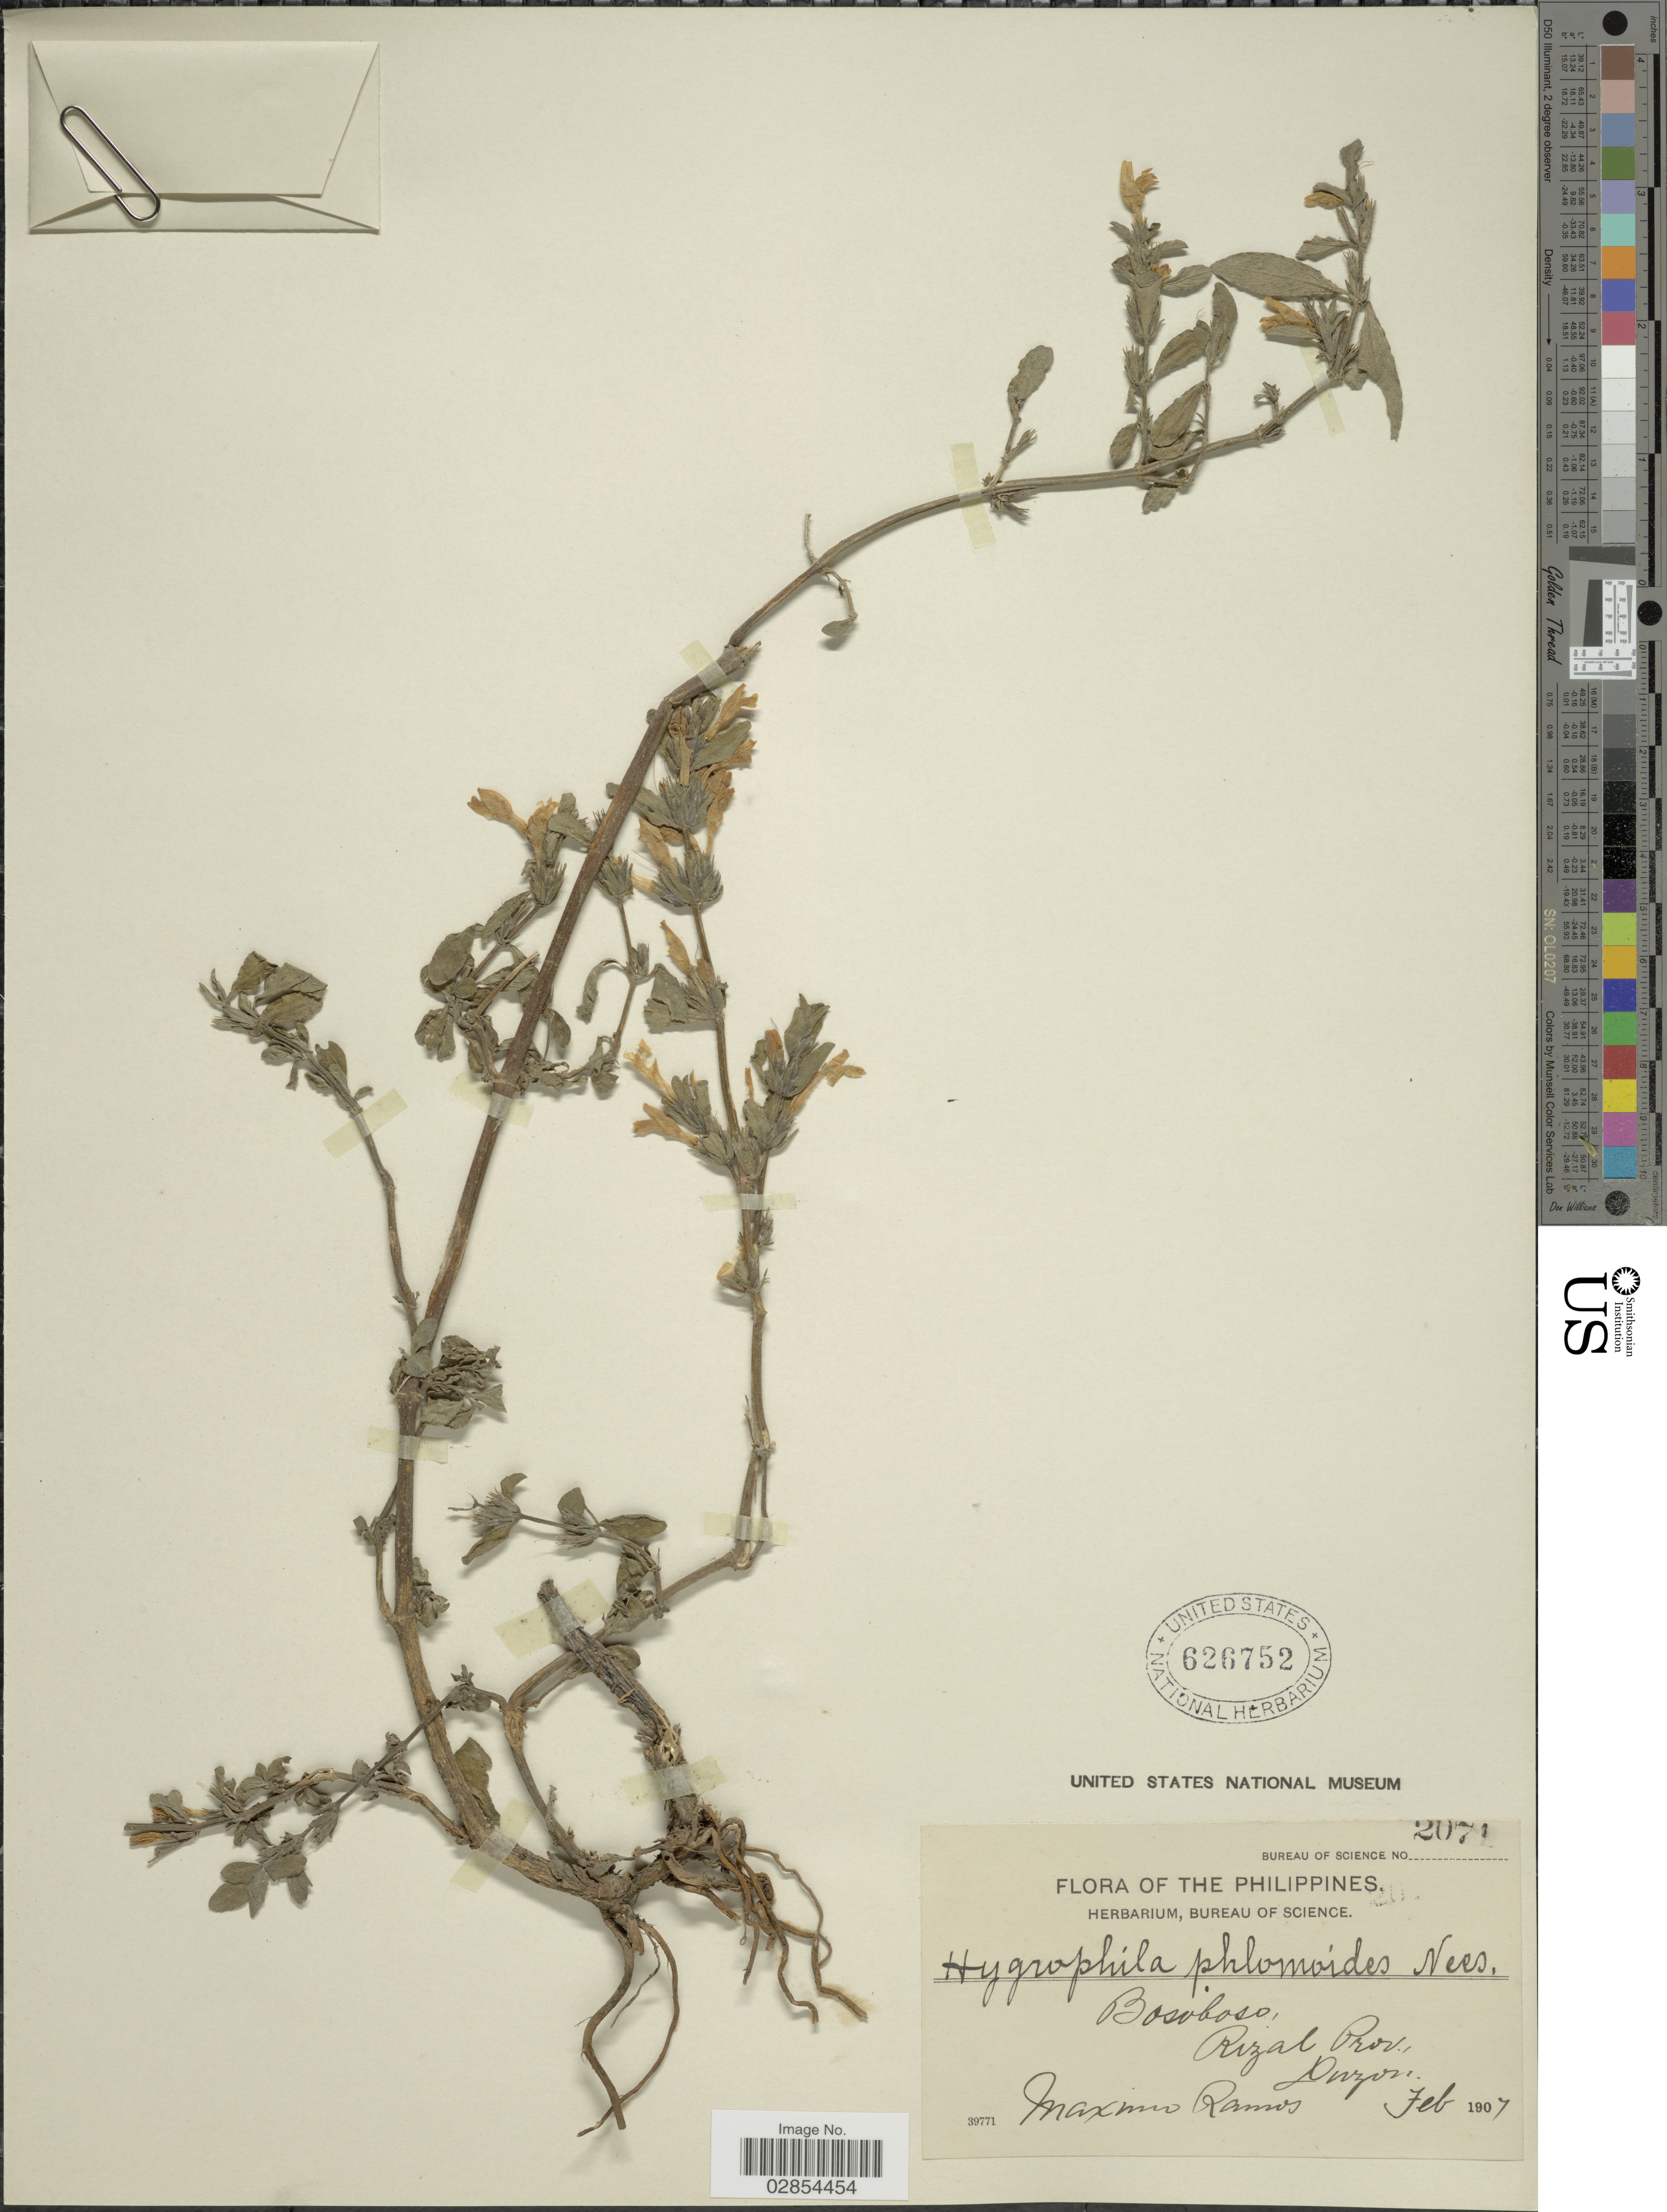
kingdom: Plantae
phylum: Tracheophyta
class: Magnoliopsida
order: Lamiales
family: Acanthaceae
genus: Hygrophila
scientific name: Hygrophila phlomoides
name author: Nees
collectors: M. Ramos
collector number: Bureau of Science 2071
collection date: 1907-02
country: Philippines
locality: Bosoboso, Rizal Prov., Luzon.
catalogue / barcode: US 626752